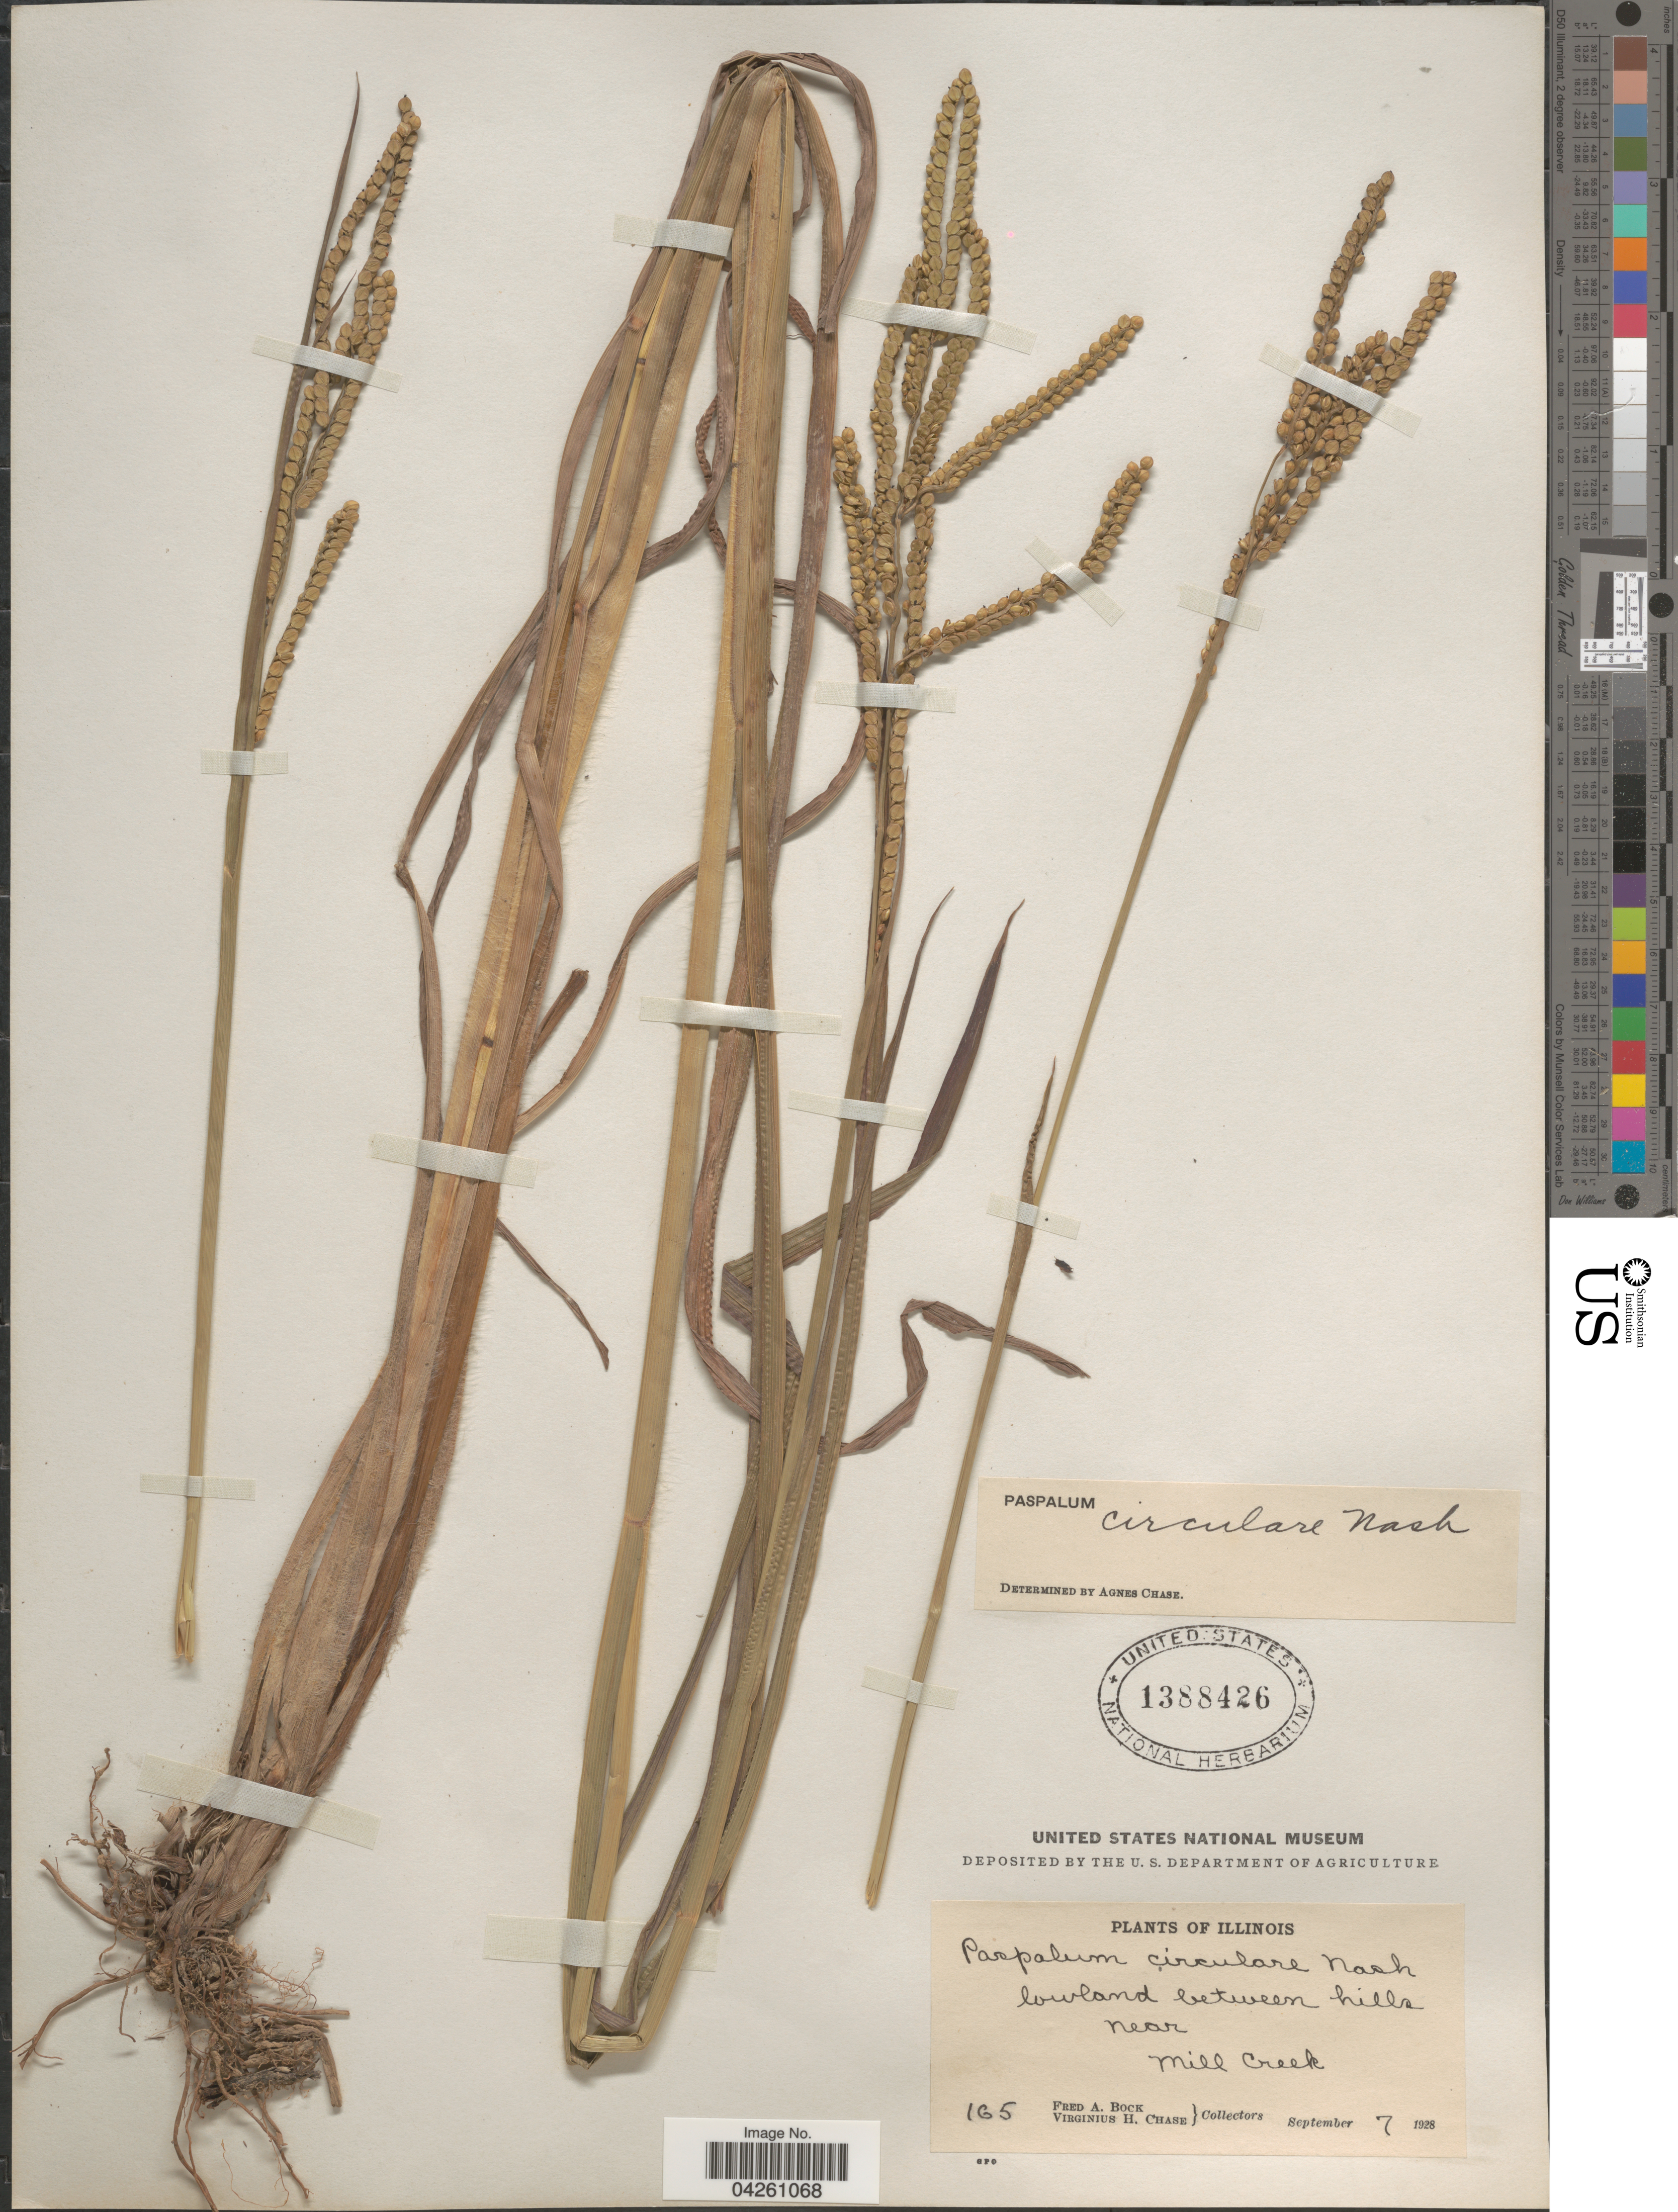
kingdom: Plantae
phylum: Tracheophyta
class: Liliopsida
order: Poales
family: Poaceae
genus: Paspalum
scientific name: Paspalum circulare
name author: Nash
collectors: F. Bock & V. H. Chase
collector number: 165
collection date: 1928-09-07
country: United States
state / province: Illinois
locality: Lowland between hills near Mill Creek.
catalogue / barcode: US 1388426